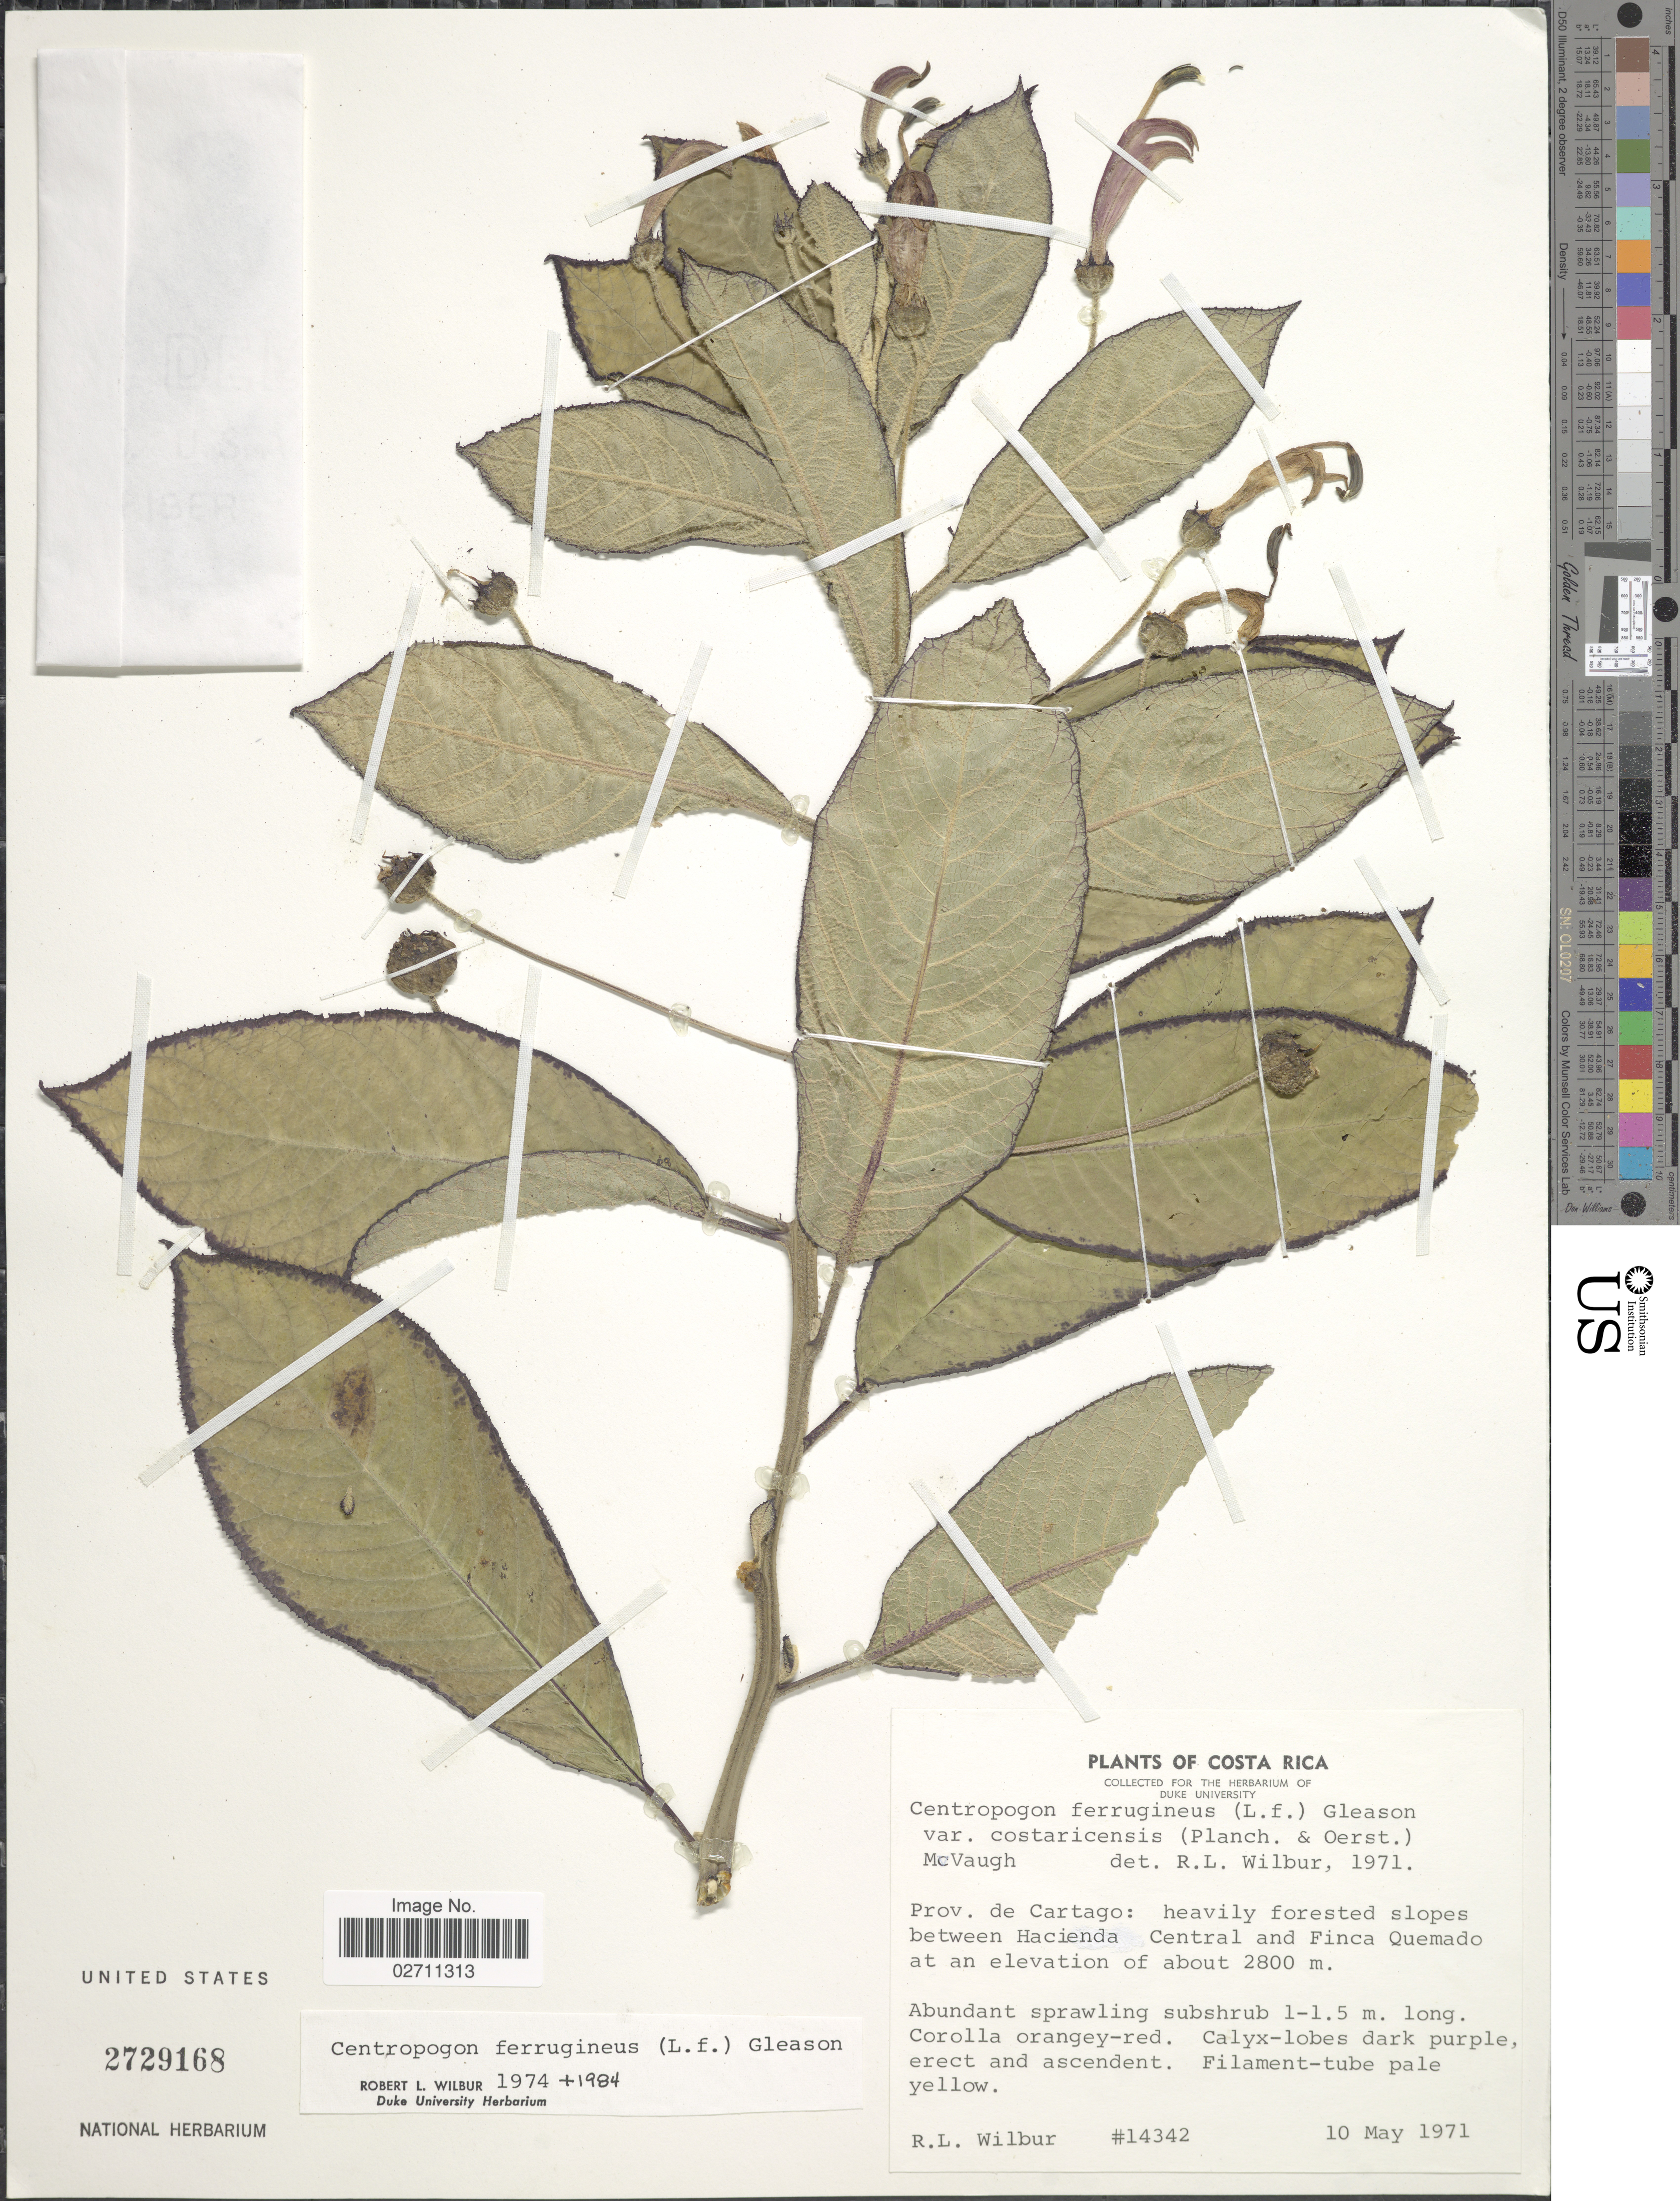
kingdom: Plantae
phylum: Tracheophyta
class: Magnoliopsida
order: Asterales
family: Campanulaceae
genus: Centropogon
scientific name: Centropogon ferrugineus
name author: (L. f.) Gleason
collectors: R. L. Wilbur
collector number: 14342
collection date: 1971-05-10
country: Costa Rica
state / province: Cartago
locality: Heavily forested slopes between Hacienda Central and Finca Quemado.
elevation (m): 2800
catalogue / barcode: US 2729168